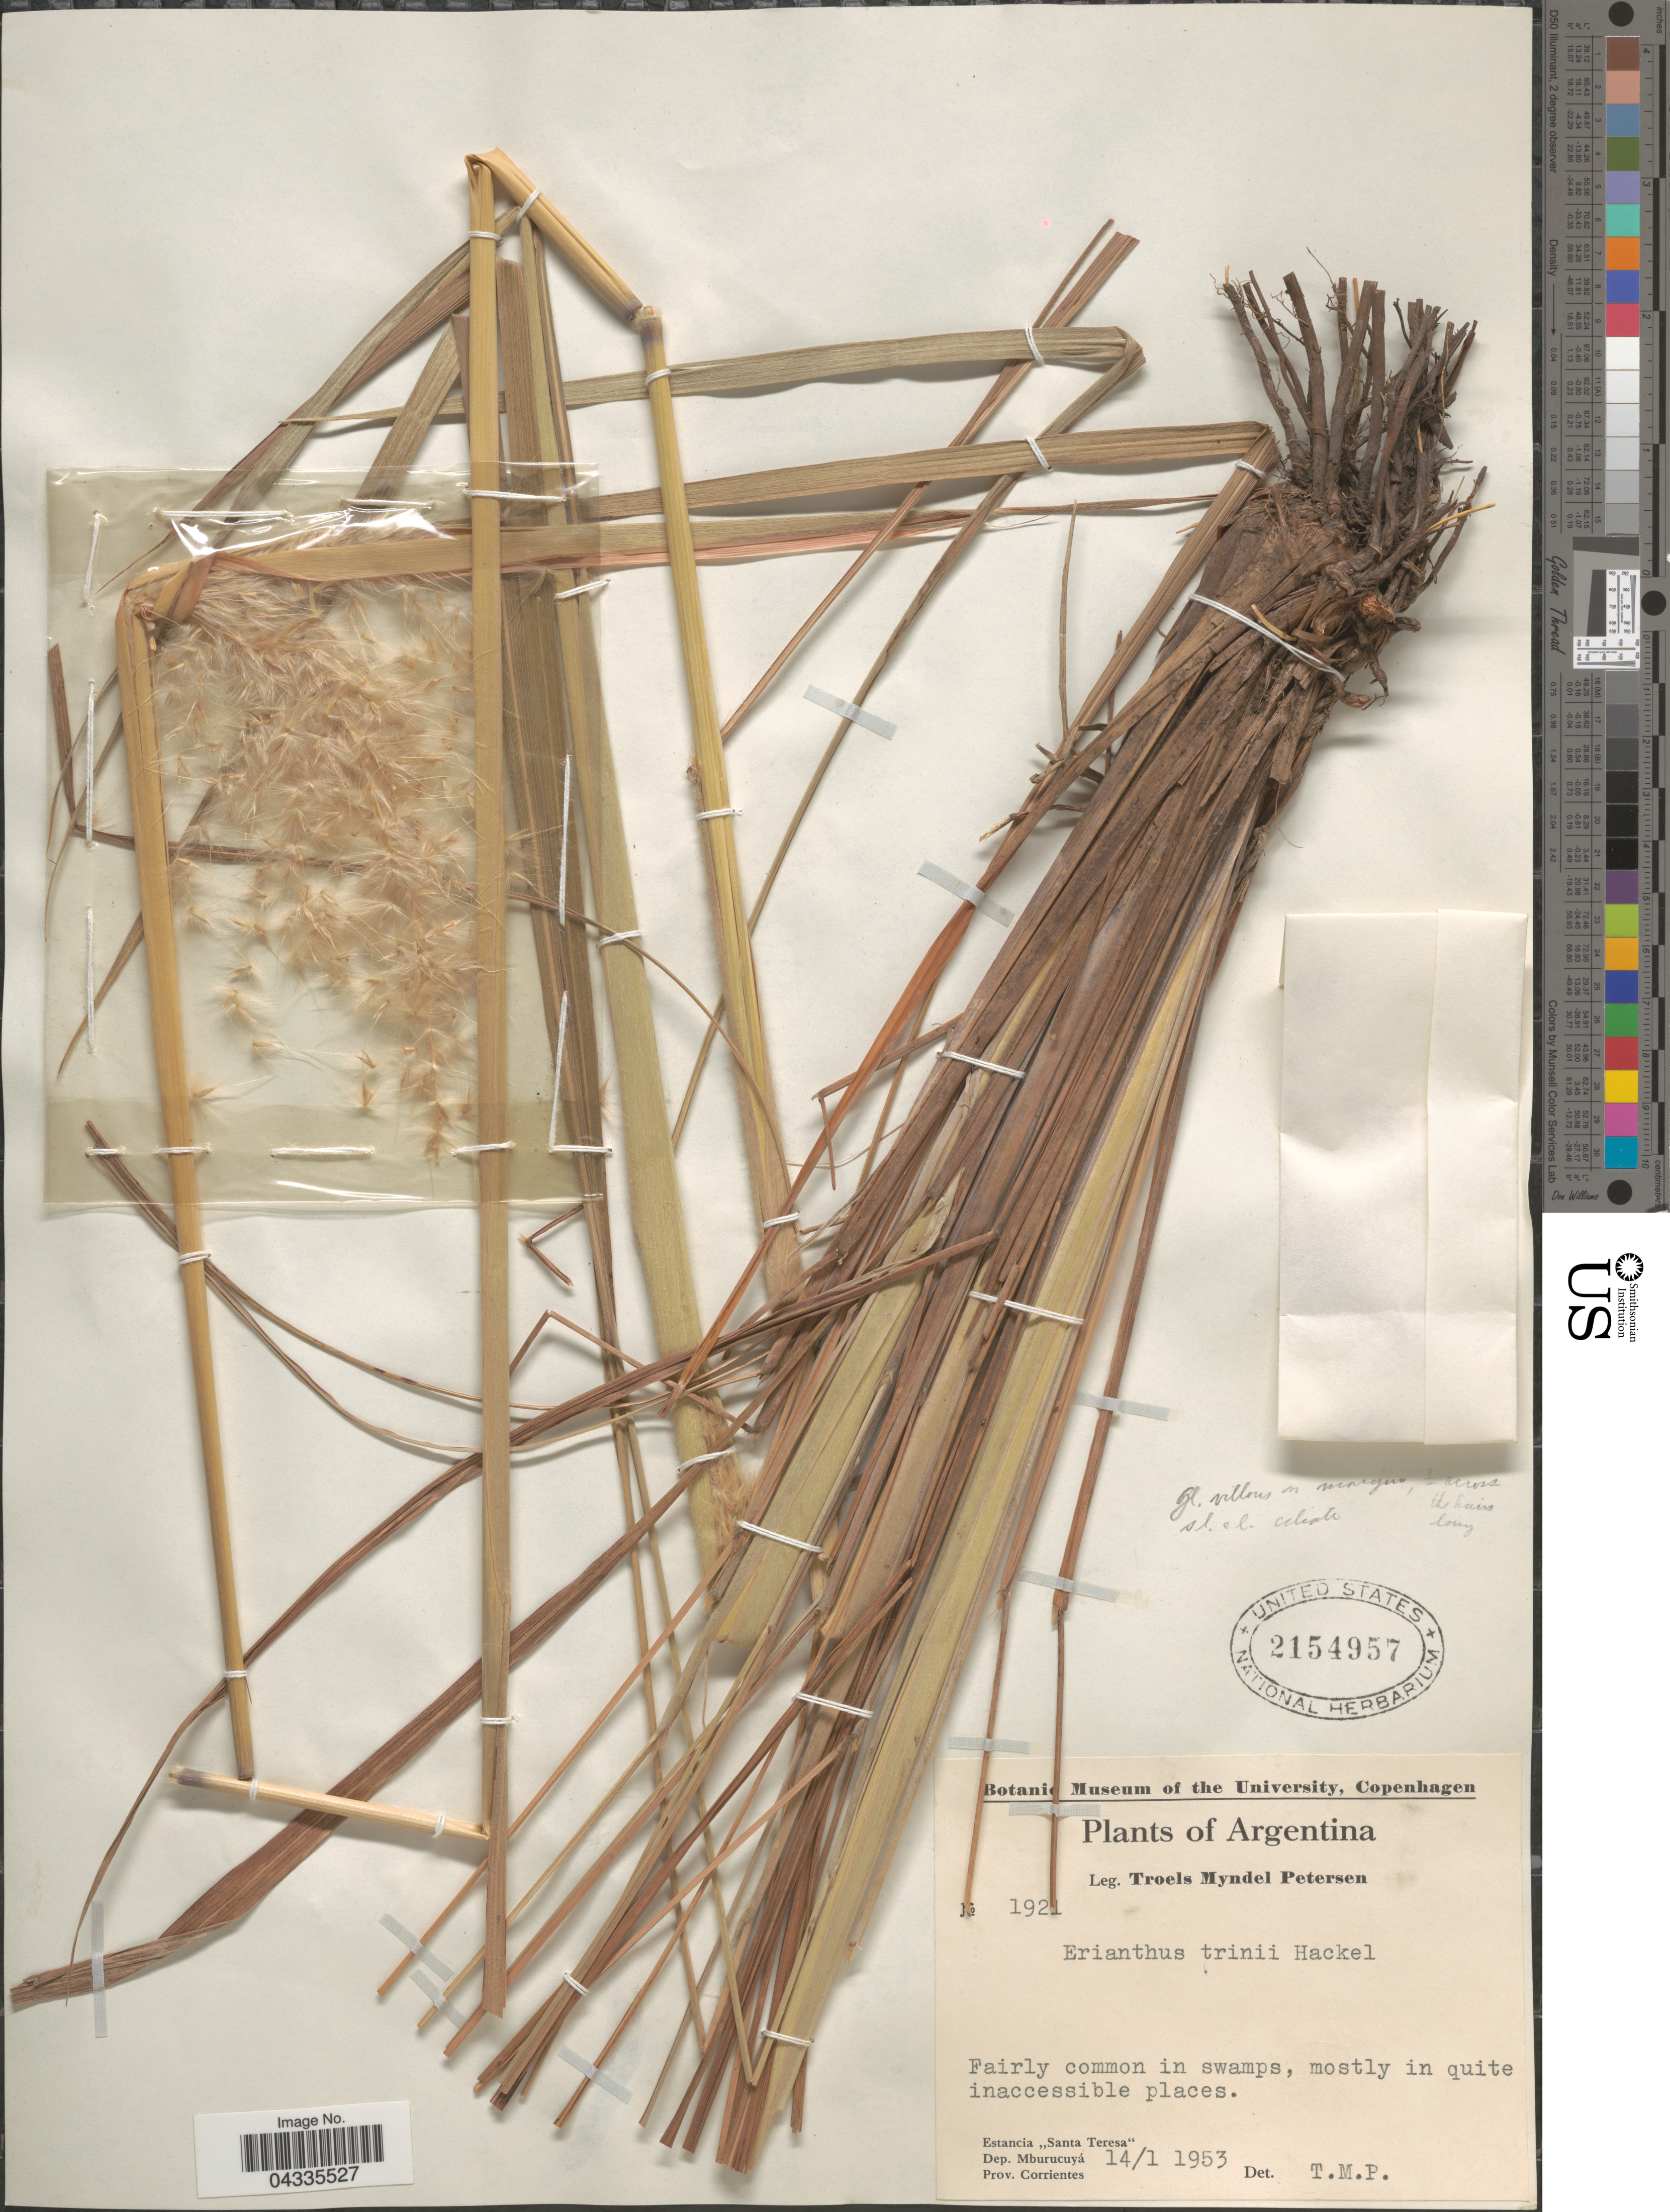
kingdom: Plantae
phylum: Tracheophyta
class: Liliopsida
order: Poales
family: Poaceae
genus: Erianthus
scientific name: Erianthus trinii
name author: Hack.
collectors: T. M. Petersen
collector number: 1921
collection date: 1953-01-14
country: Argentina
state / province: Corrientes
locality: Fairly common in swamps, mostly in quite inaccessible places. Estancia "Santa Teresa". Dep. Mburucuyá.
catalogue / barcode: US 2154957